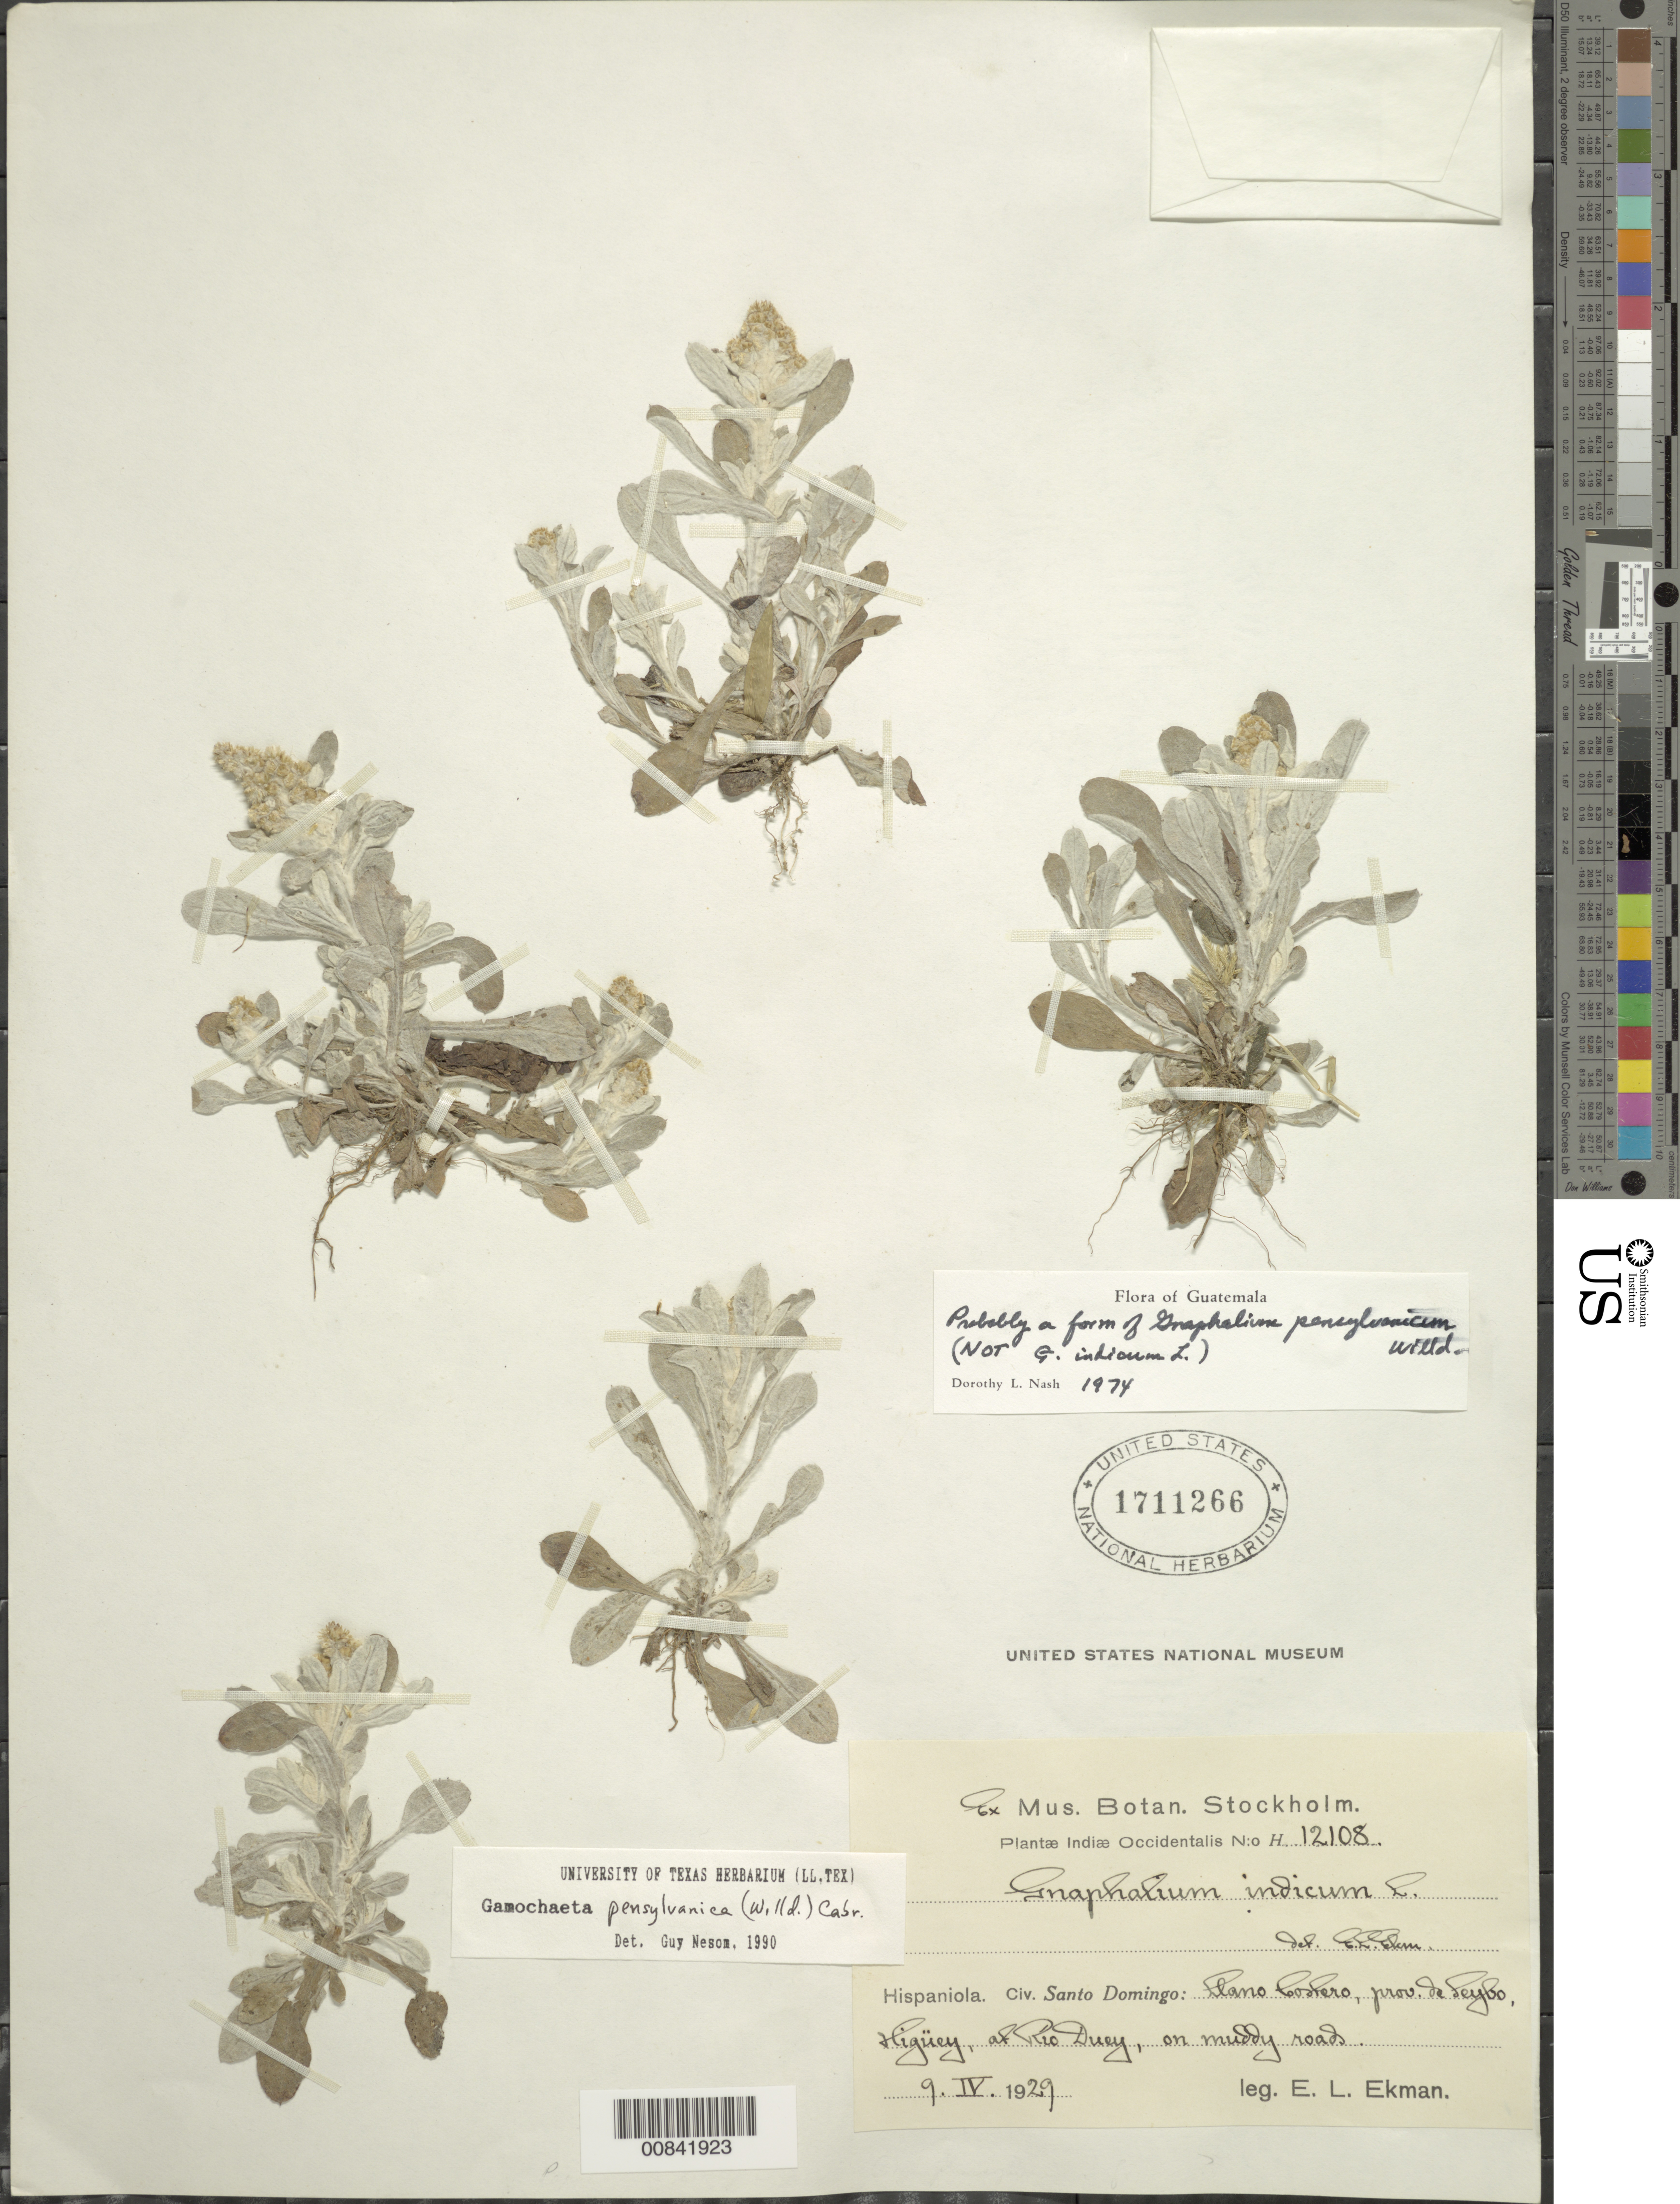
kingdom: Plantae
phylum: Tracheophyta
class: Magnoliopsida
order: Asterales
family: Asteraceae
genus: Gamochaeta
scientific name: Gamochaeta pensylvanica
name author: (Willd.) Cabrera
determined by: Nesom, Guy L.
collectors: E. L. Ekman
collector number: H 12108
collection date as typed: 09 Apr 1929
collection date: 1929-04-09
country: Dominican Republic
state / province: El Seibo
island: Hispaniola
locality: Llano Costero, Higüey, at Río Duey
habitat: On muddy raod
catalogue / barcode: US 1711266